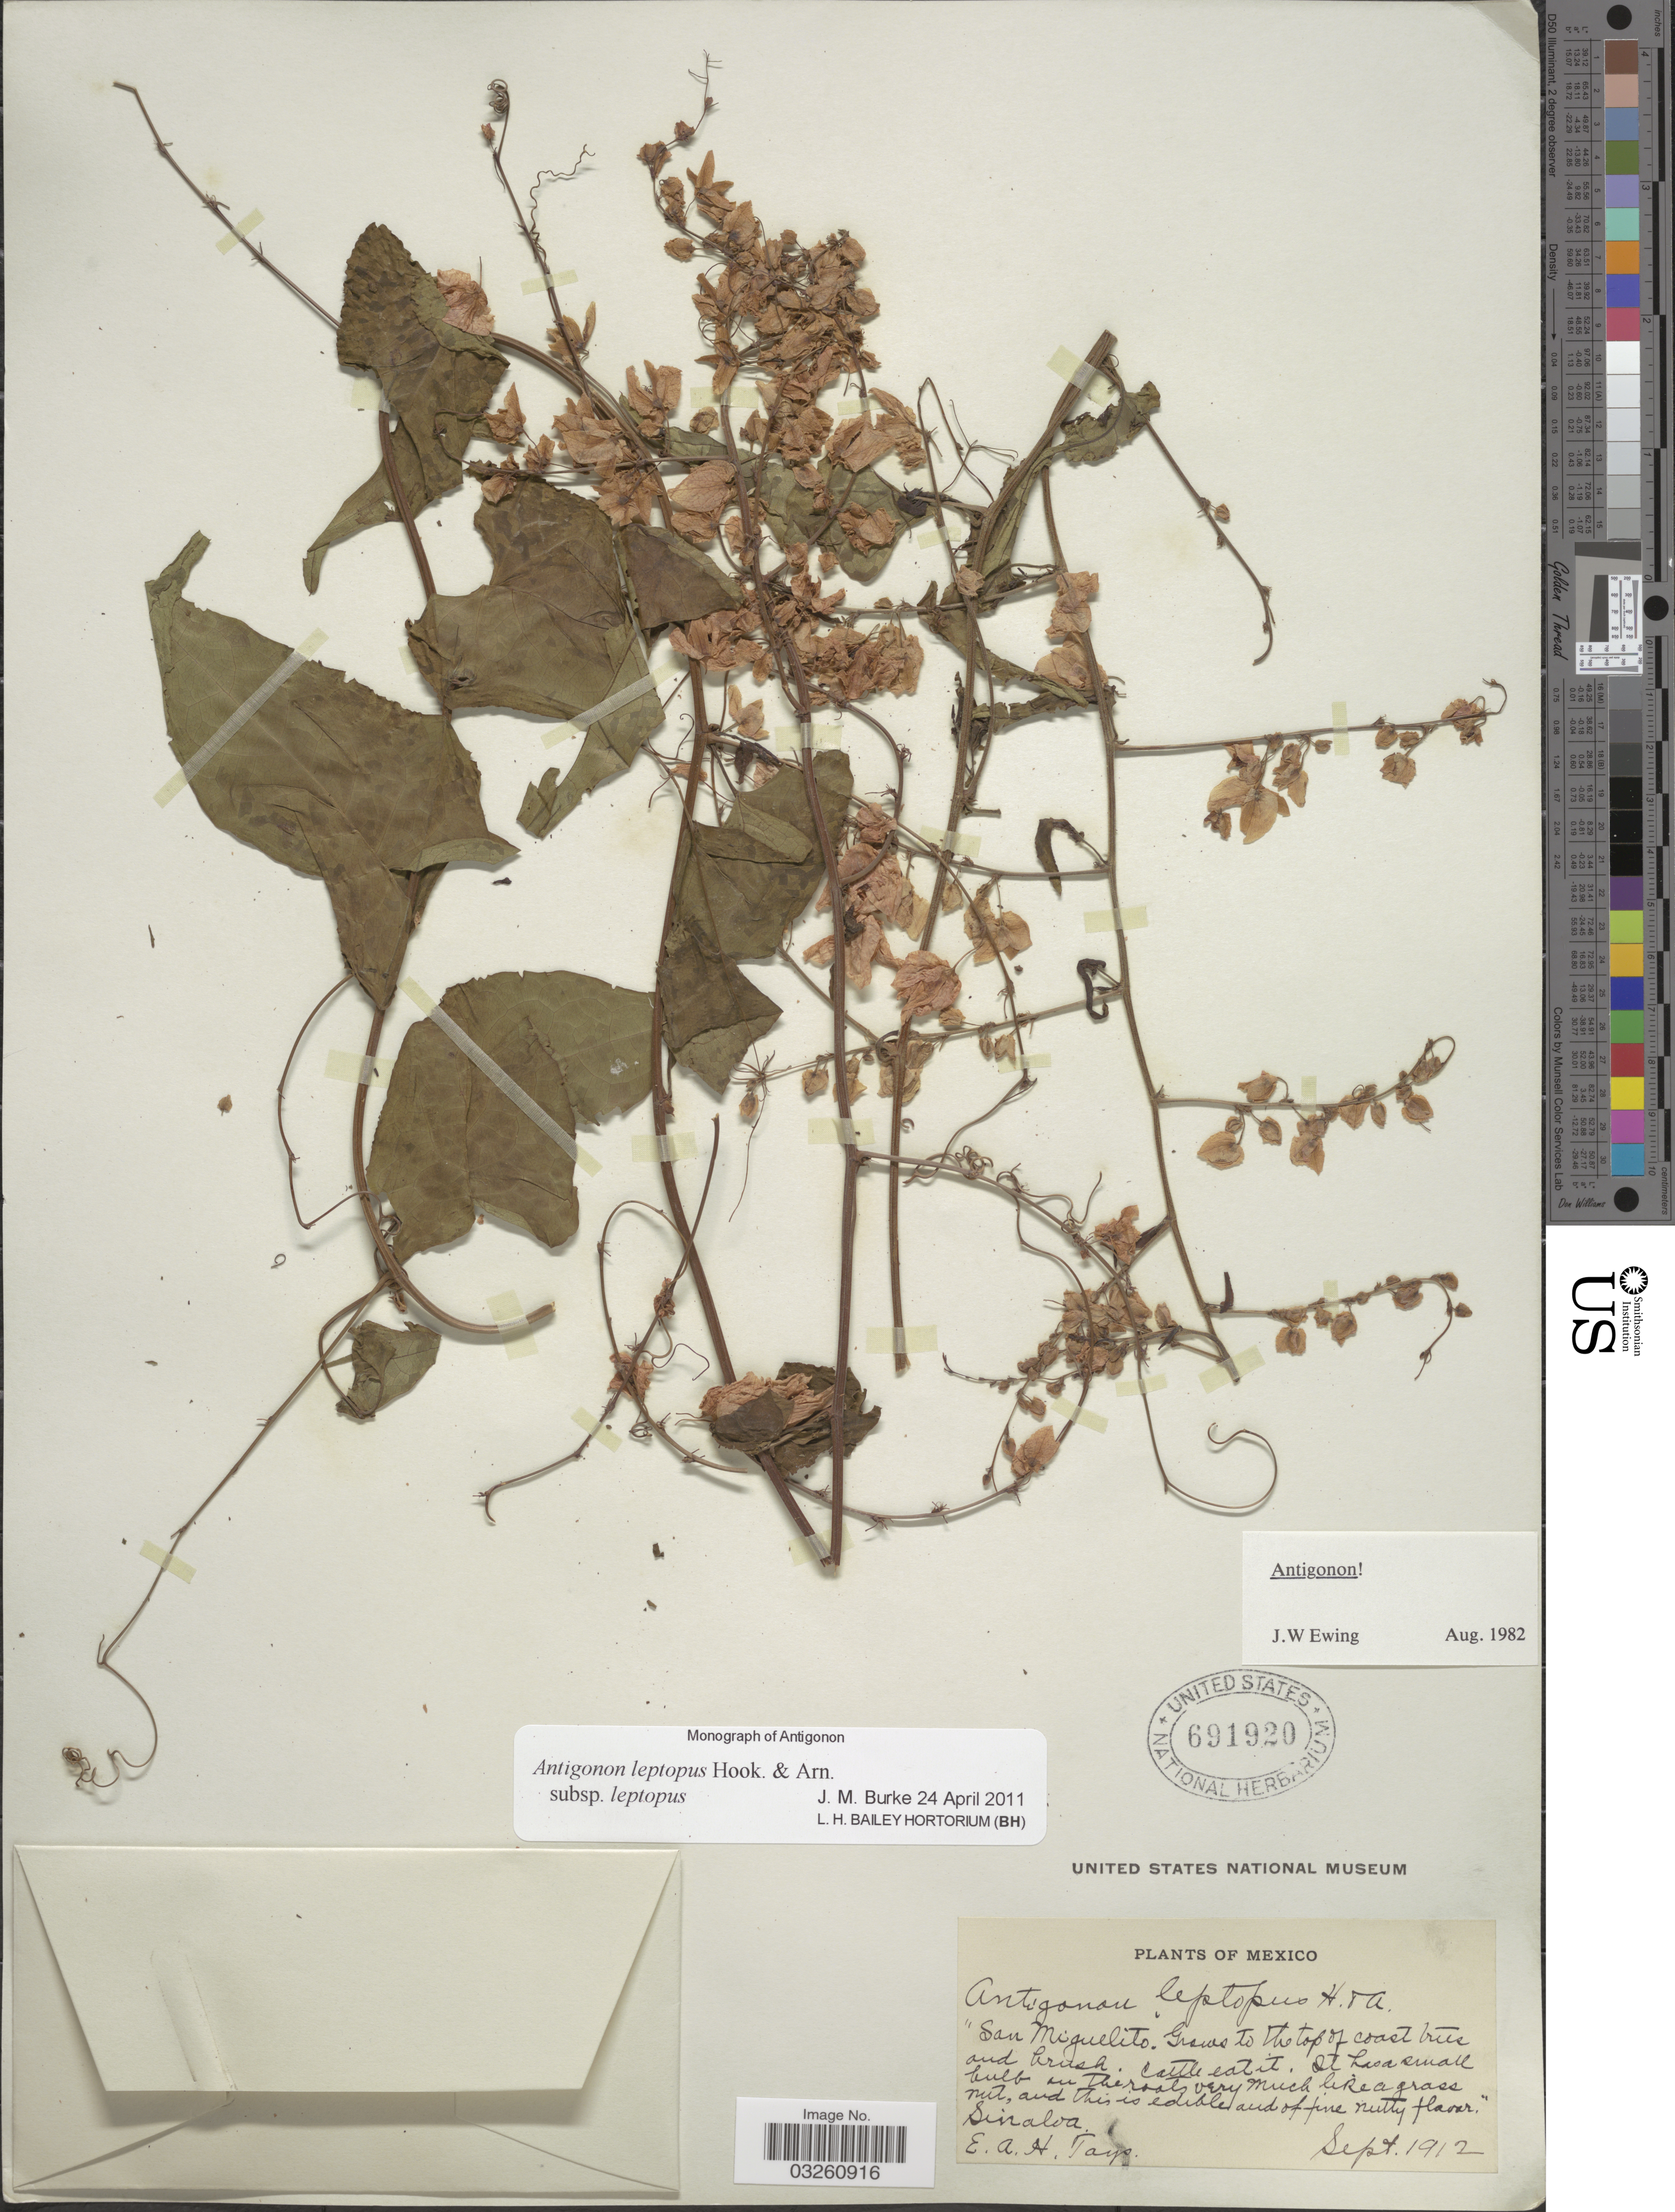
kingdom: Plantae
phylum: Tracheophyta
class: Magnoliopsida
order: Caryophyllales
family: Polygonaceae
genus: Antigonon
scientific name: Antigonon leptopus subsp. leptopus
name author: Hook. & Arn.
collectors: E. Tays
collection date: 1912-09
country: Mexico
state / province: Sinaloa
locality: San Miguelito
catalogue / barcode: US 691920